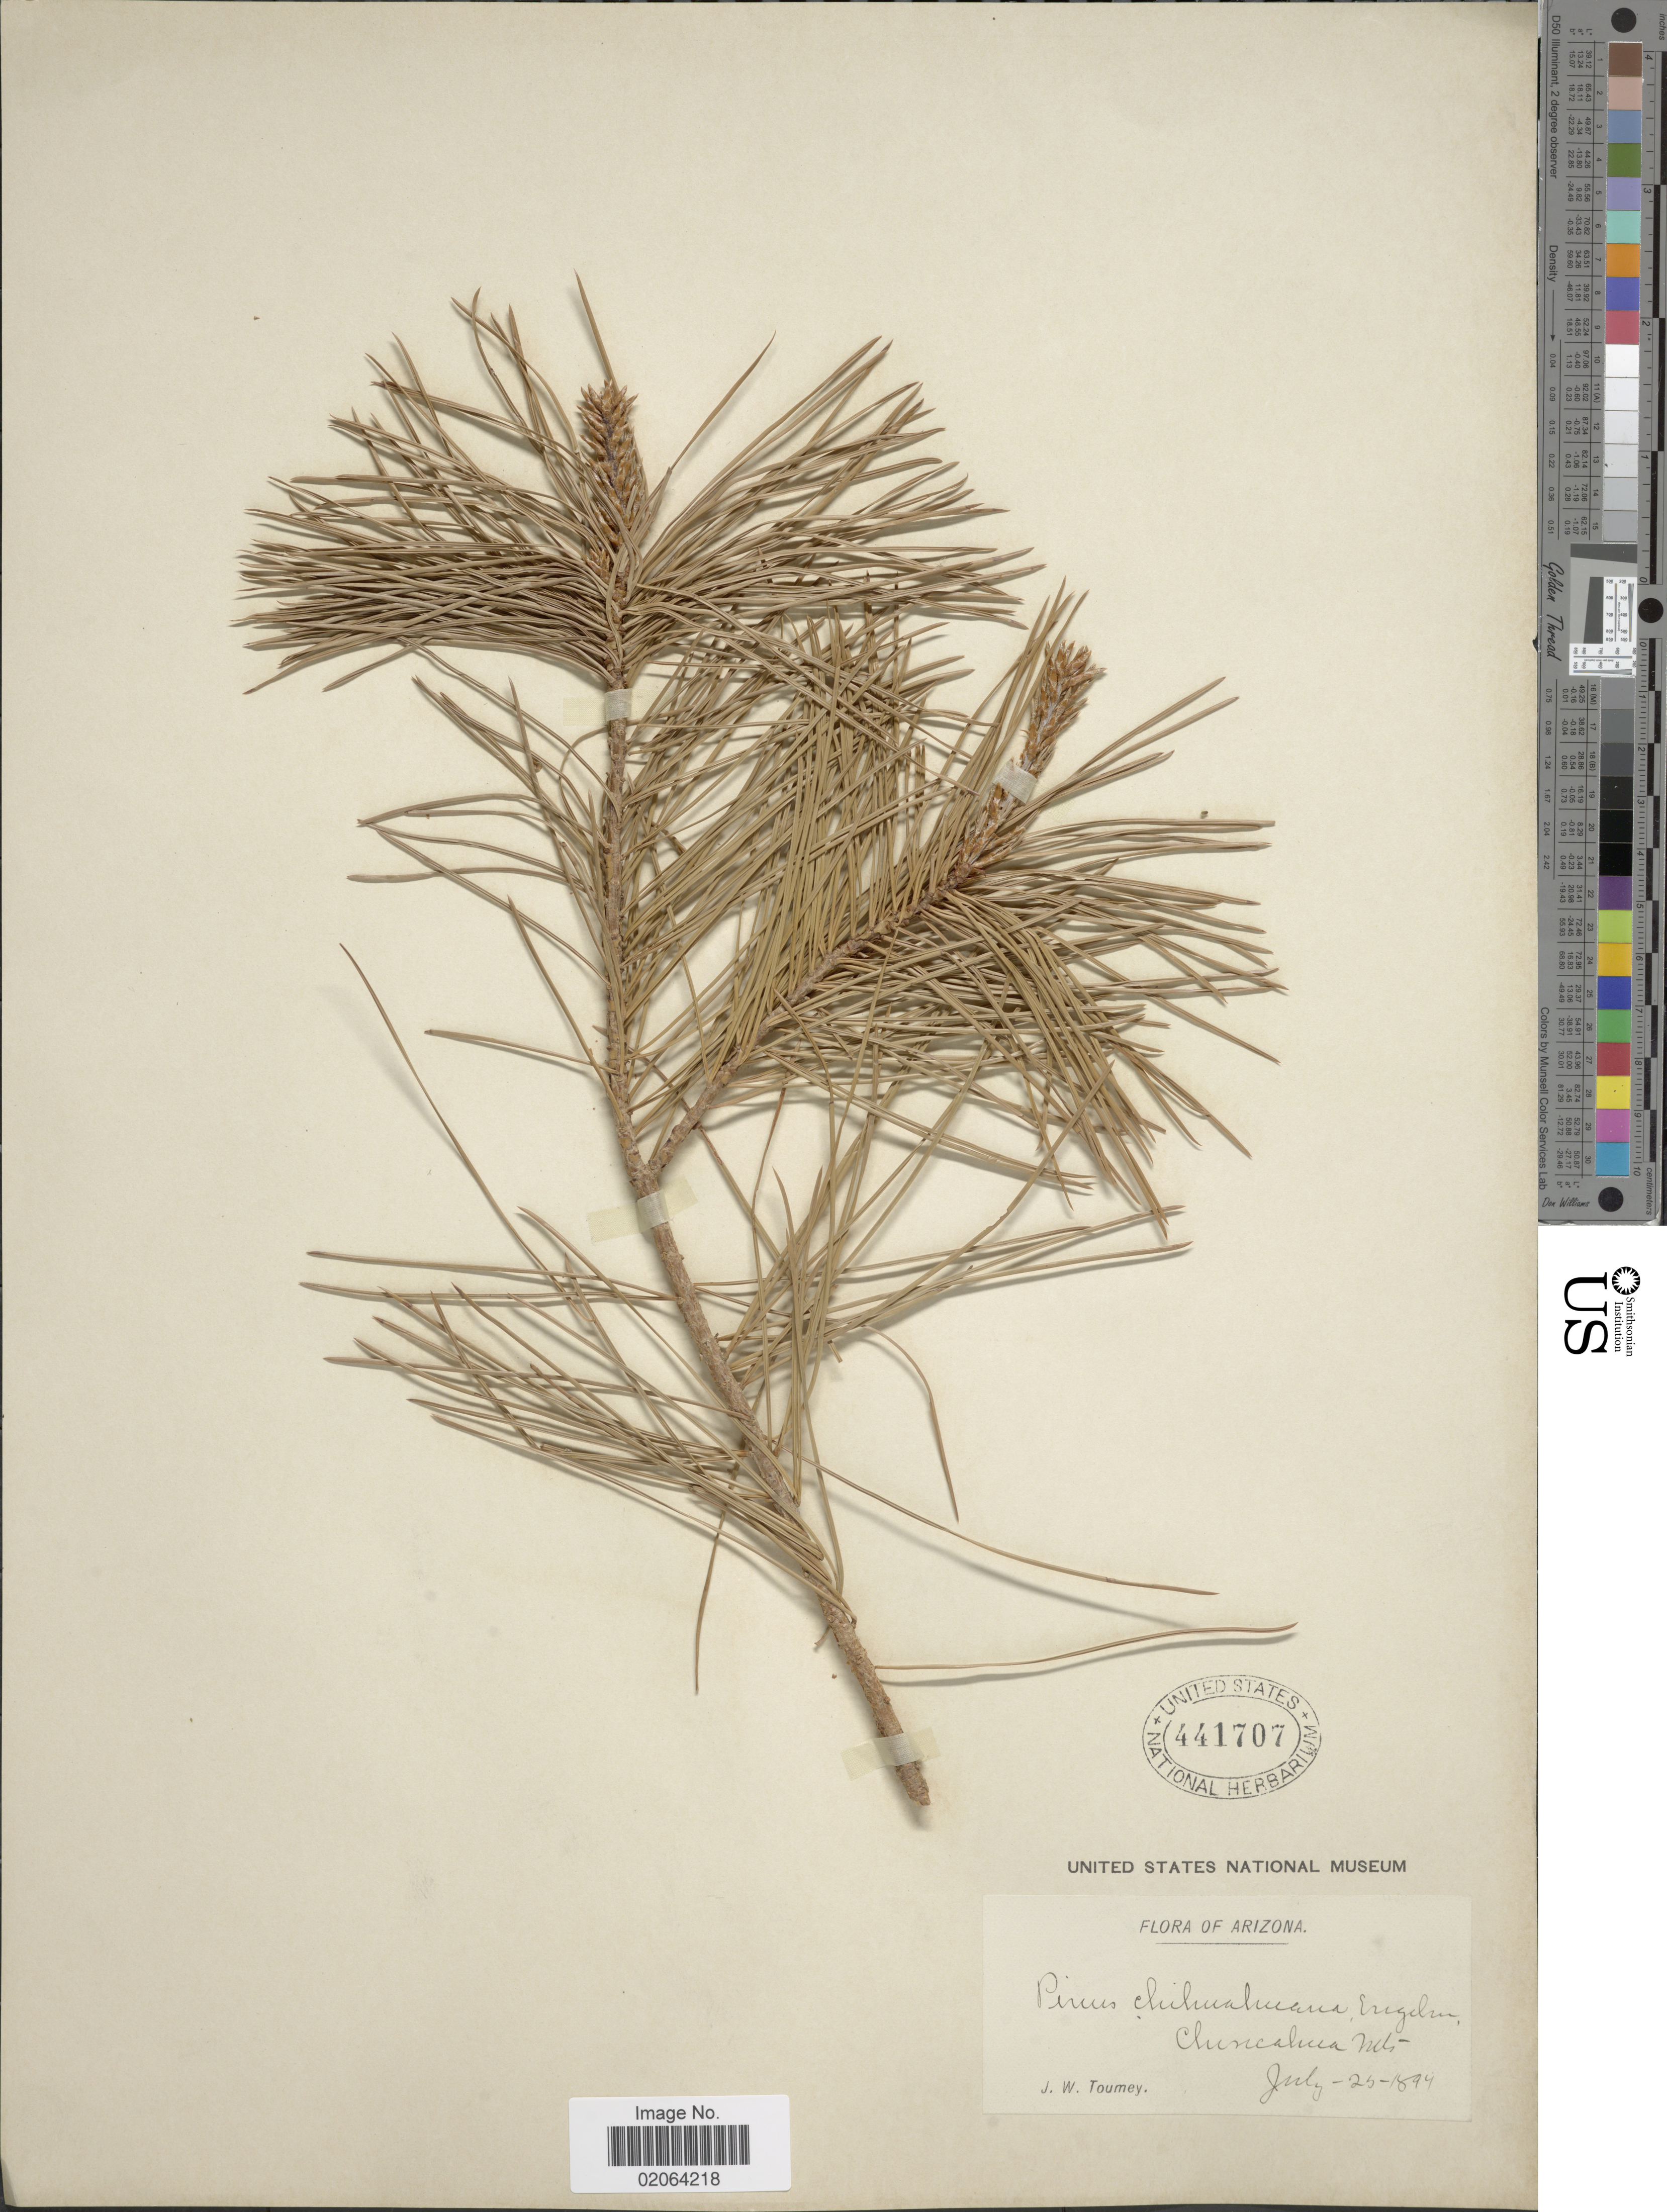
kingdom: Plantae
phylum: Tracheophyta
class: Pinopsida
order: Pinales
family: Pinaceae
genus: Pinus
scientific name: Pinus leiophylla var. chihuahuana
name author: (Engelm.) Shaw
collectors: J. W. Toumey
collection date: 1894-07-25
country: United States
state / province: Arizona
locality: Chiricahua Mts.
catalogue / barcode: US 441707